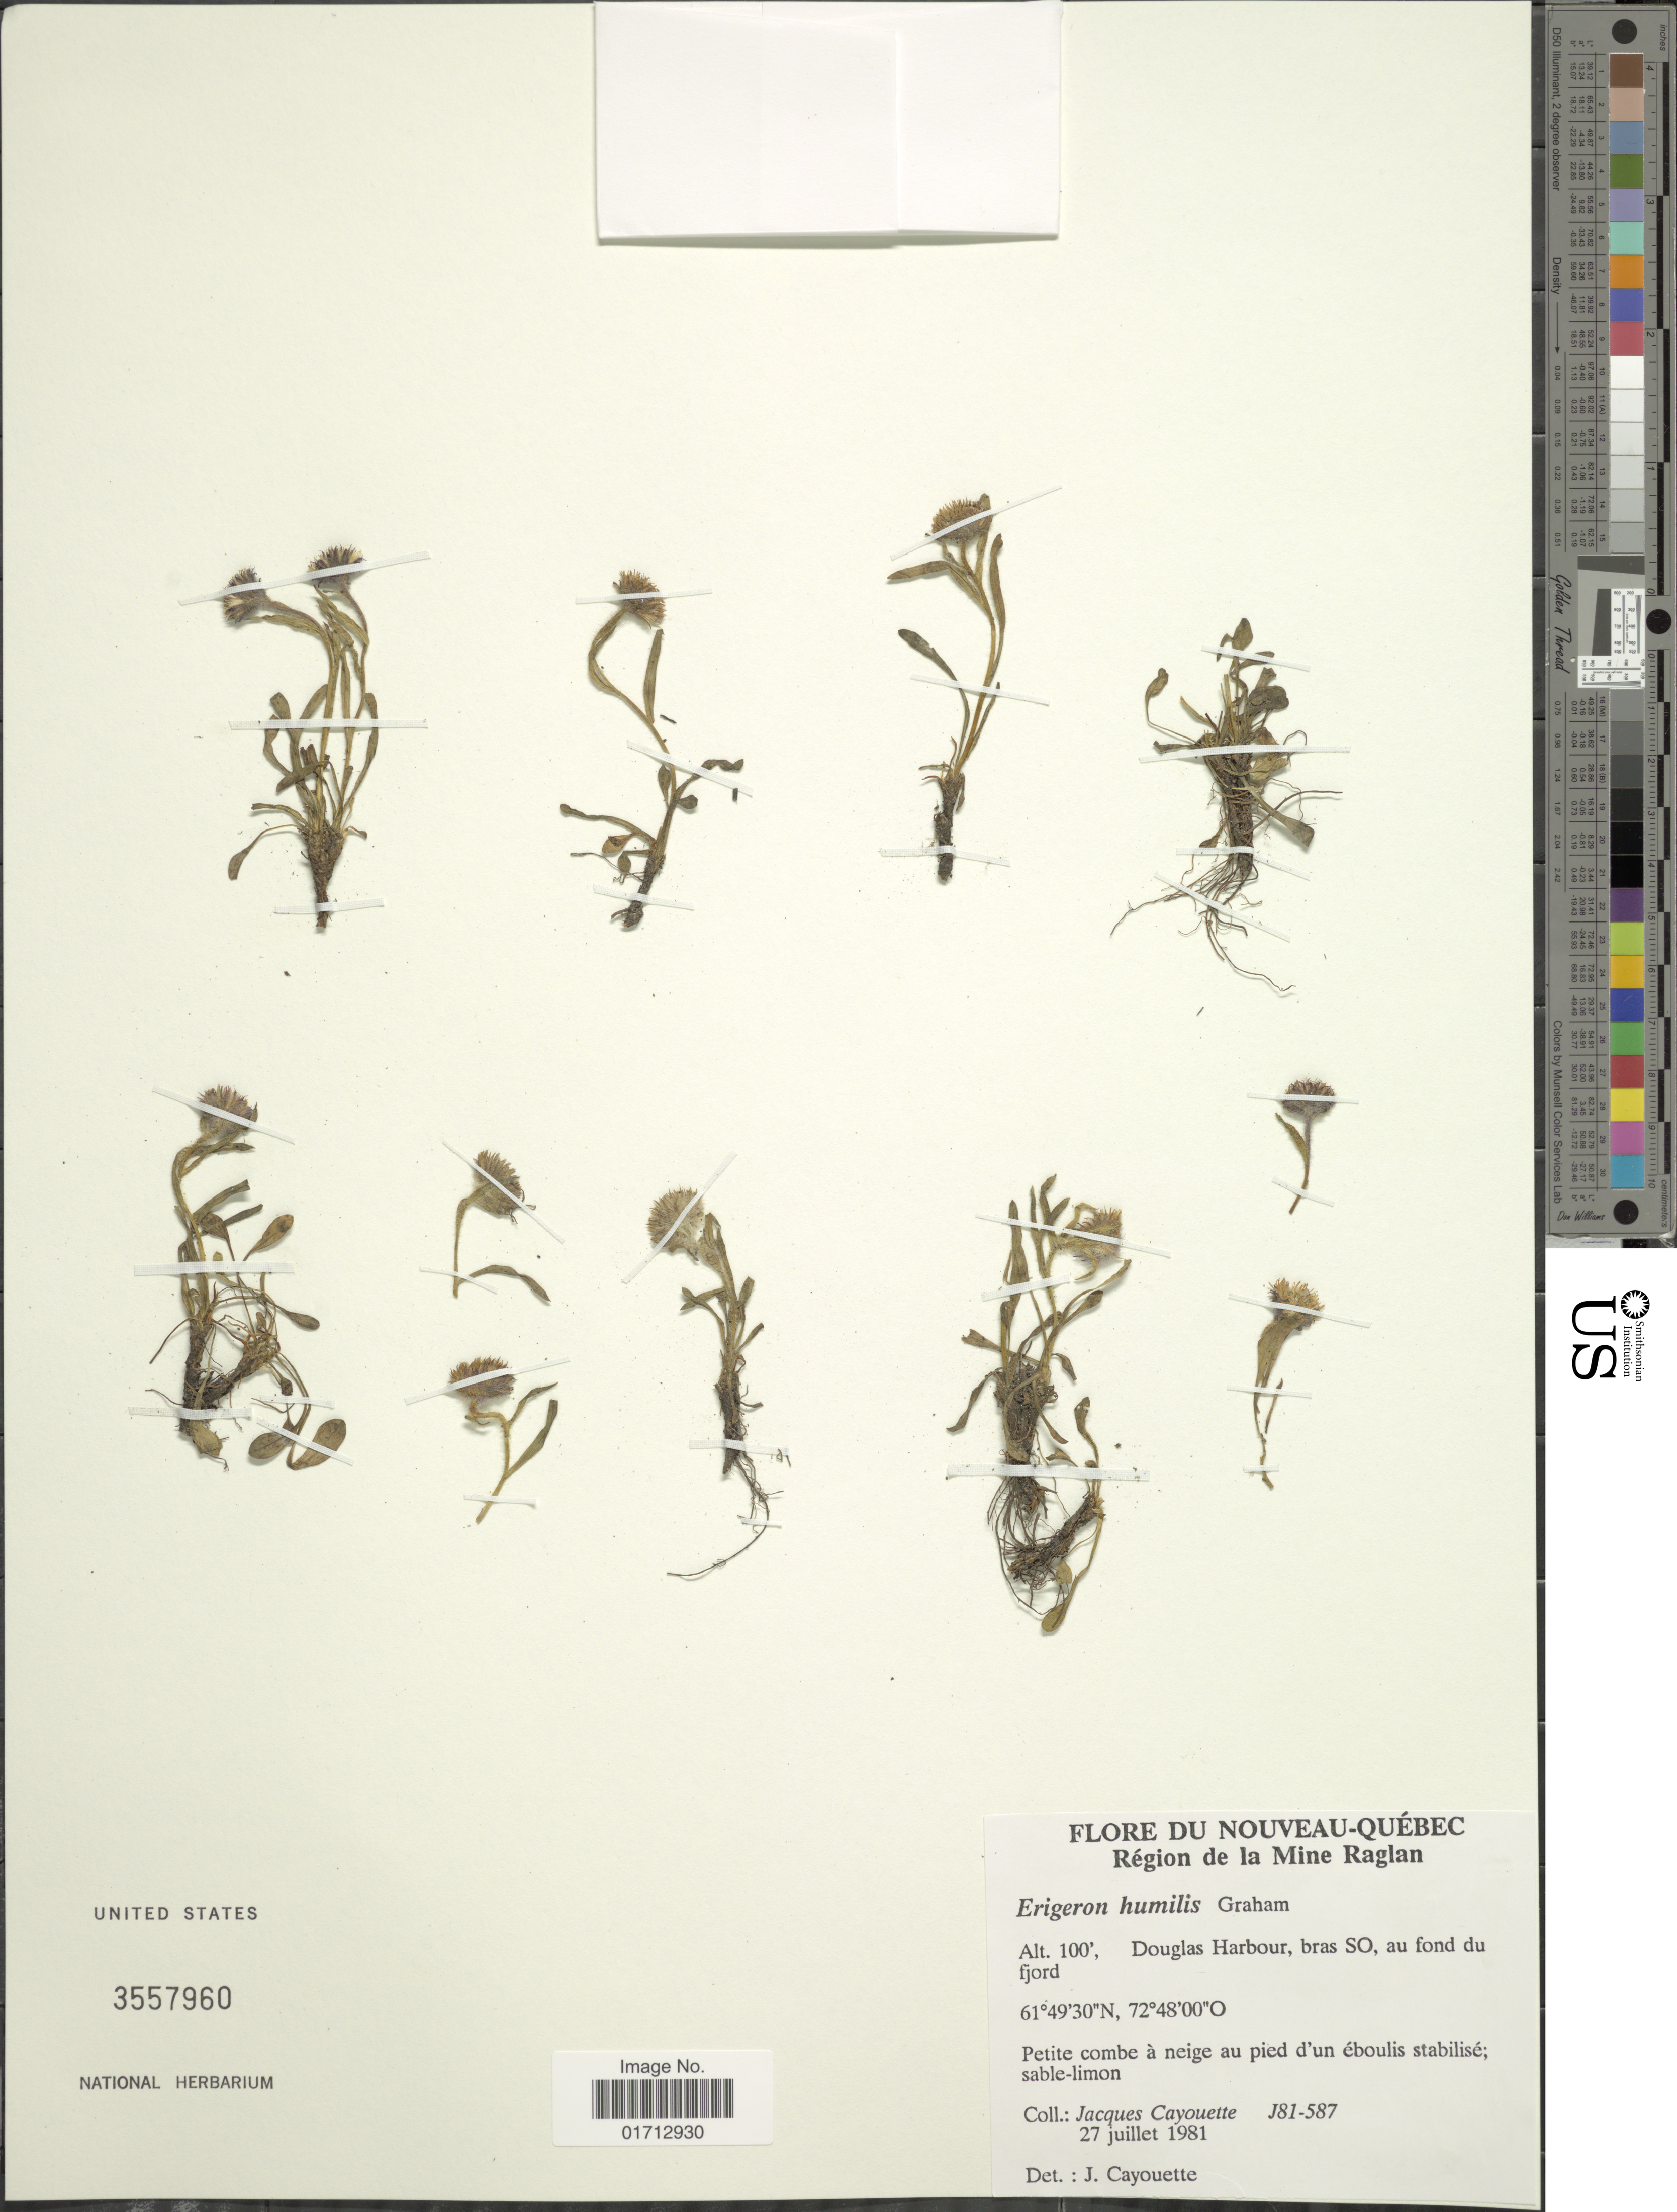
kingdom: Plantae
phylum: Tracheophyta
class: Magnoliopsida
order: Asterales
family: Asteraceae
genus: Erigeron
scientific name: Erigeron humilis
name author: Graham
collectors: J. Cayouette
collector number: J81-587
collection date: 1981-07-27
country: Canada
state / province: Quebec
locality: Du Nouveau-Quebec, Reégio de la Mine Raglan, Douglas Harbour, bras So., au fond du fjord.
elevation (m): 30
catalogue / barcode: US 3557960